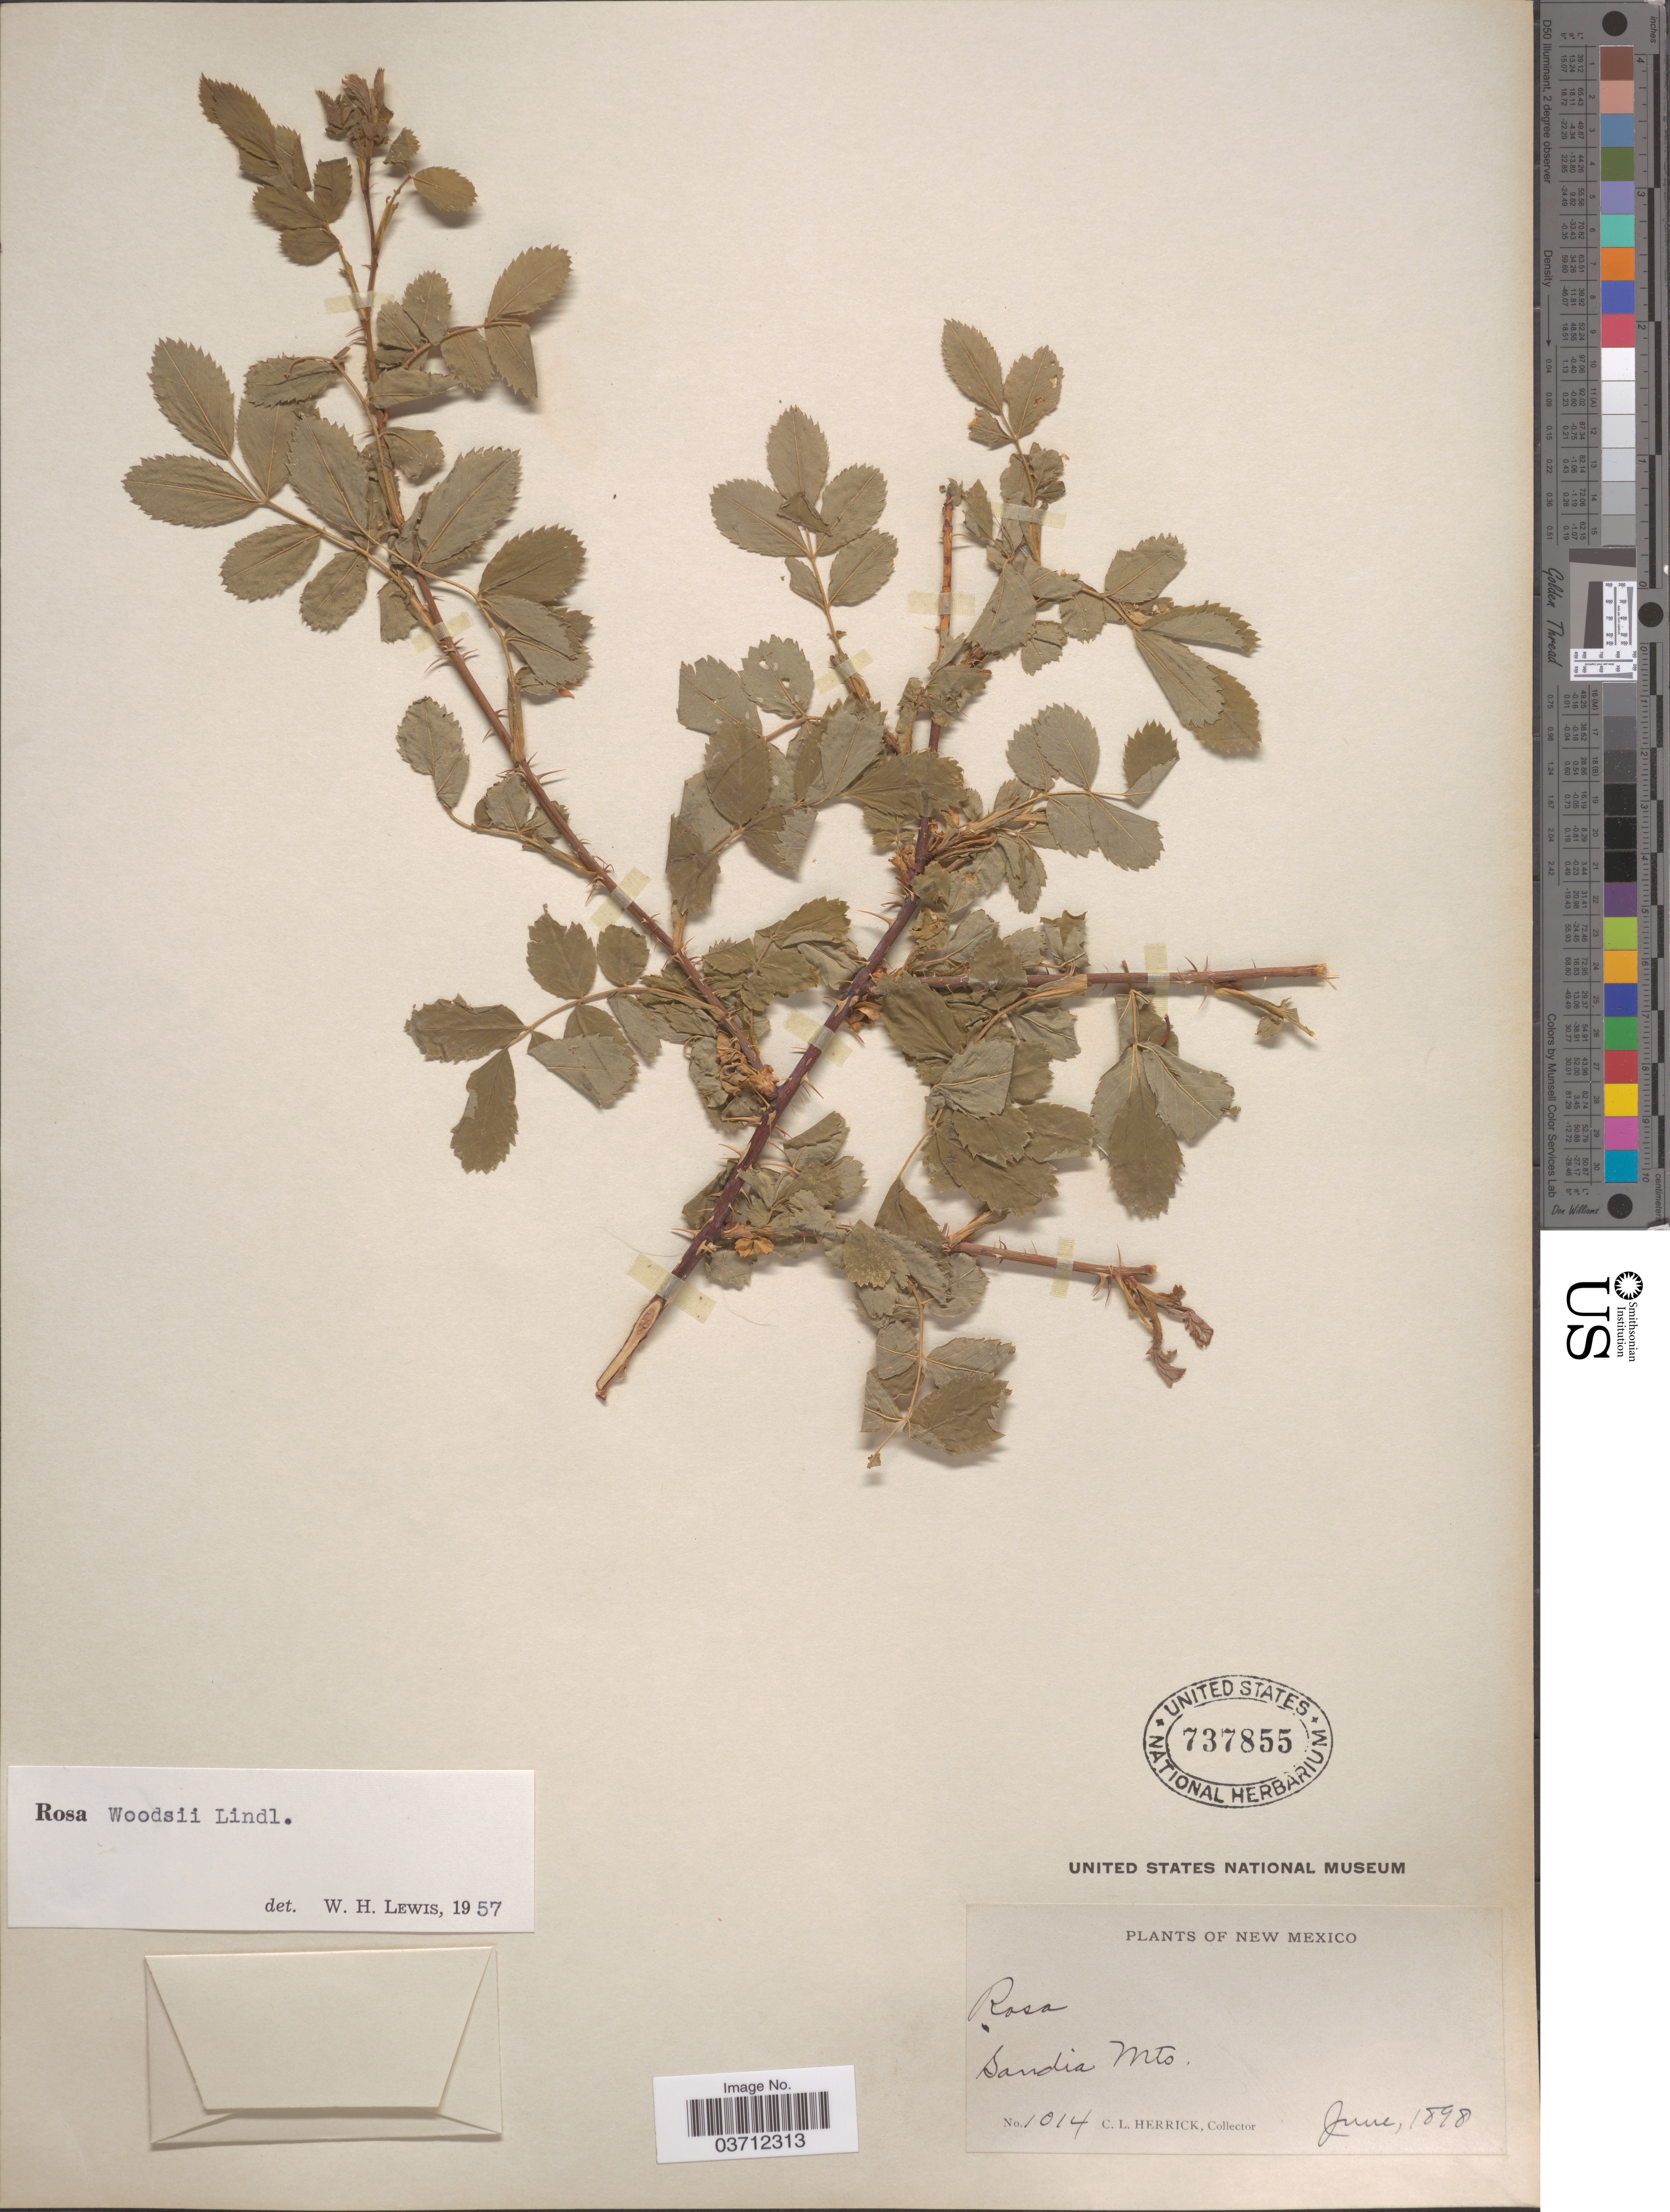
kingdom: Plantae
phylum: Tracheophyta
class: Magnoliopsida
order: Rosales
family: Rosaceae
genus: Rosa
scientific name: Rosa woodsii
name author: Lindl.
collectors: C. Herrick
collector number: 1014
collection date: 1898-06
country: United States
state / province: New Mexico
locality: Sandia Mts.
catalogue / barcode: US 737855